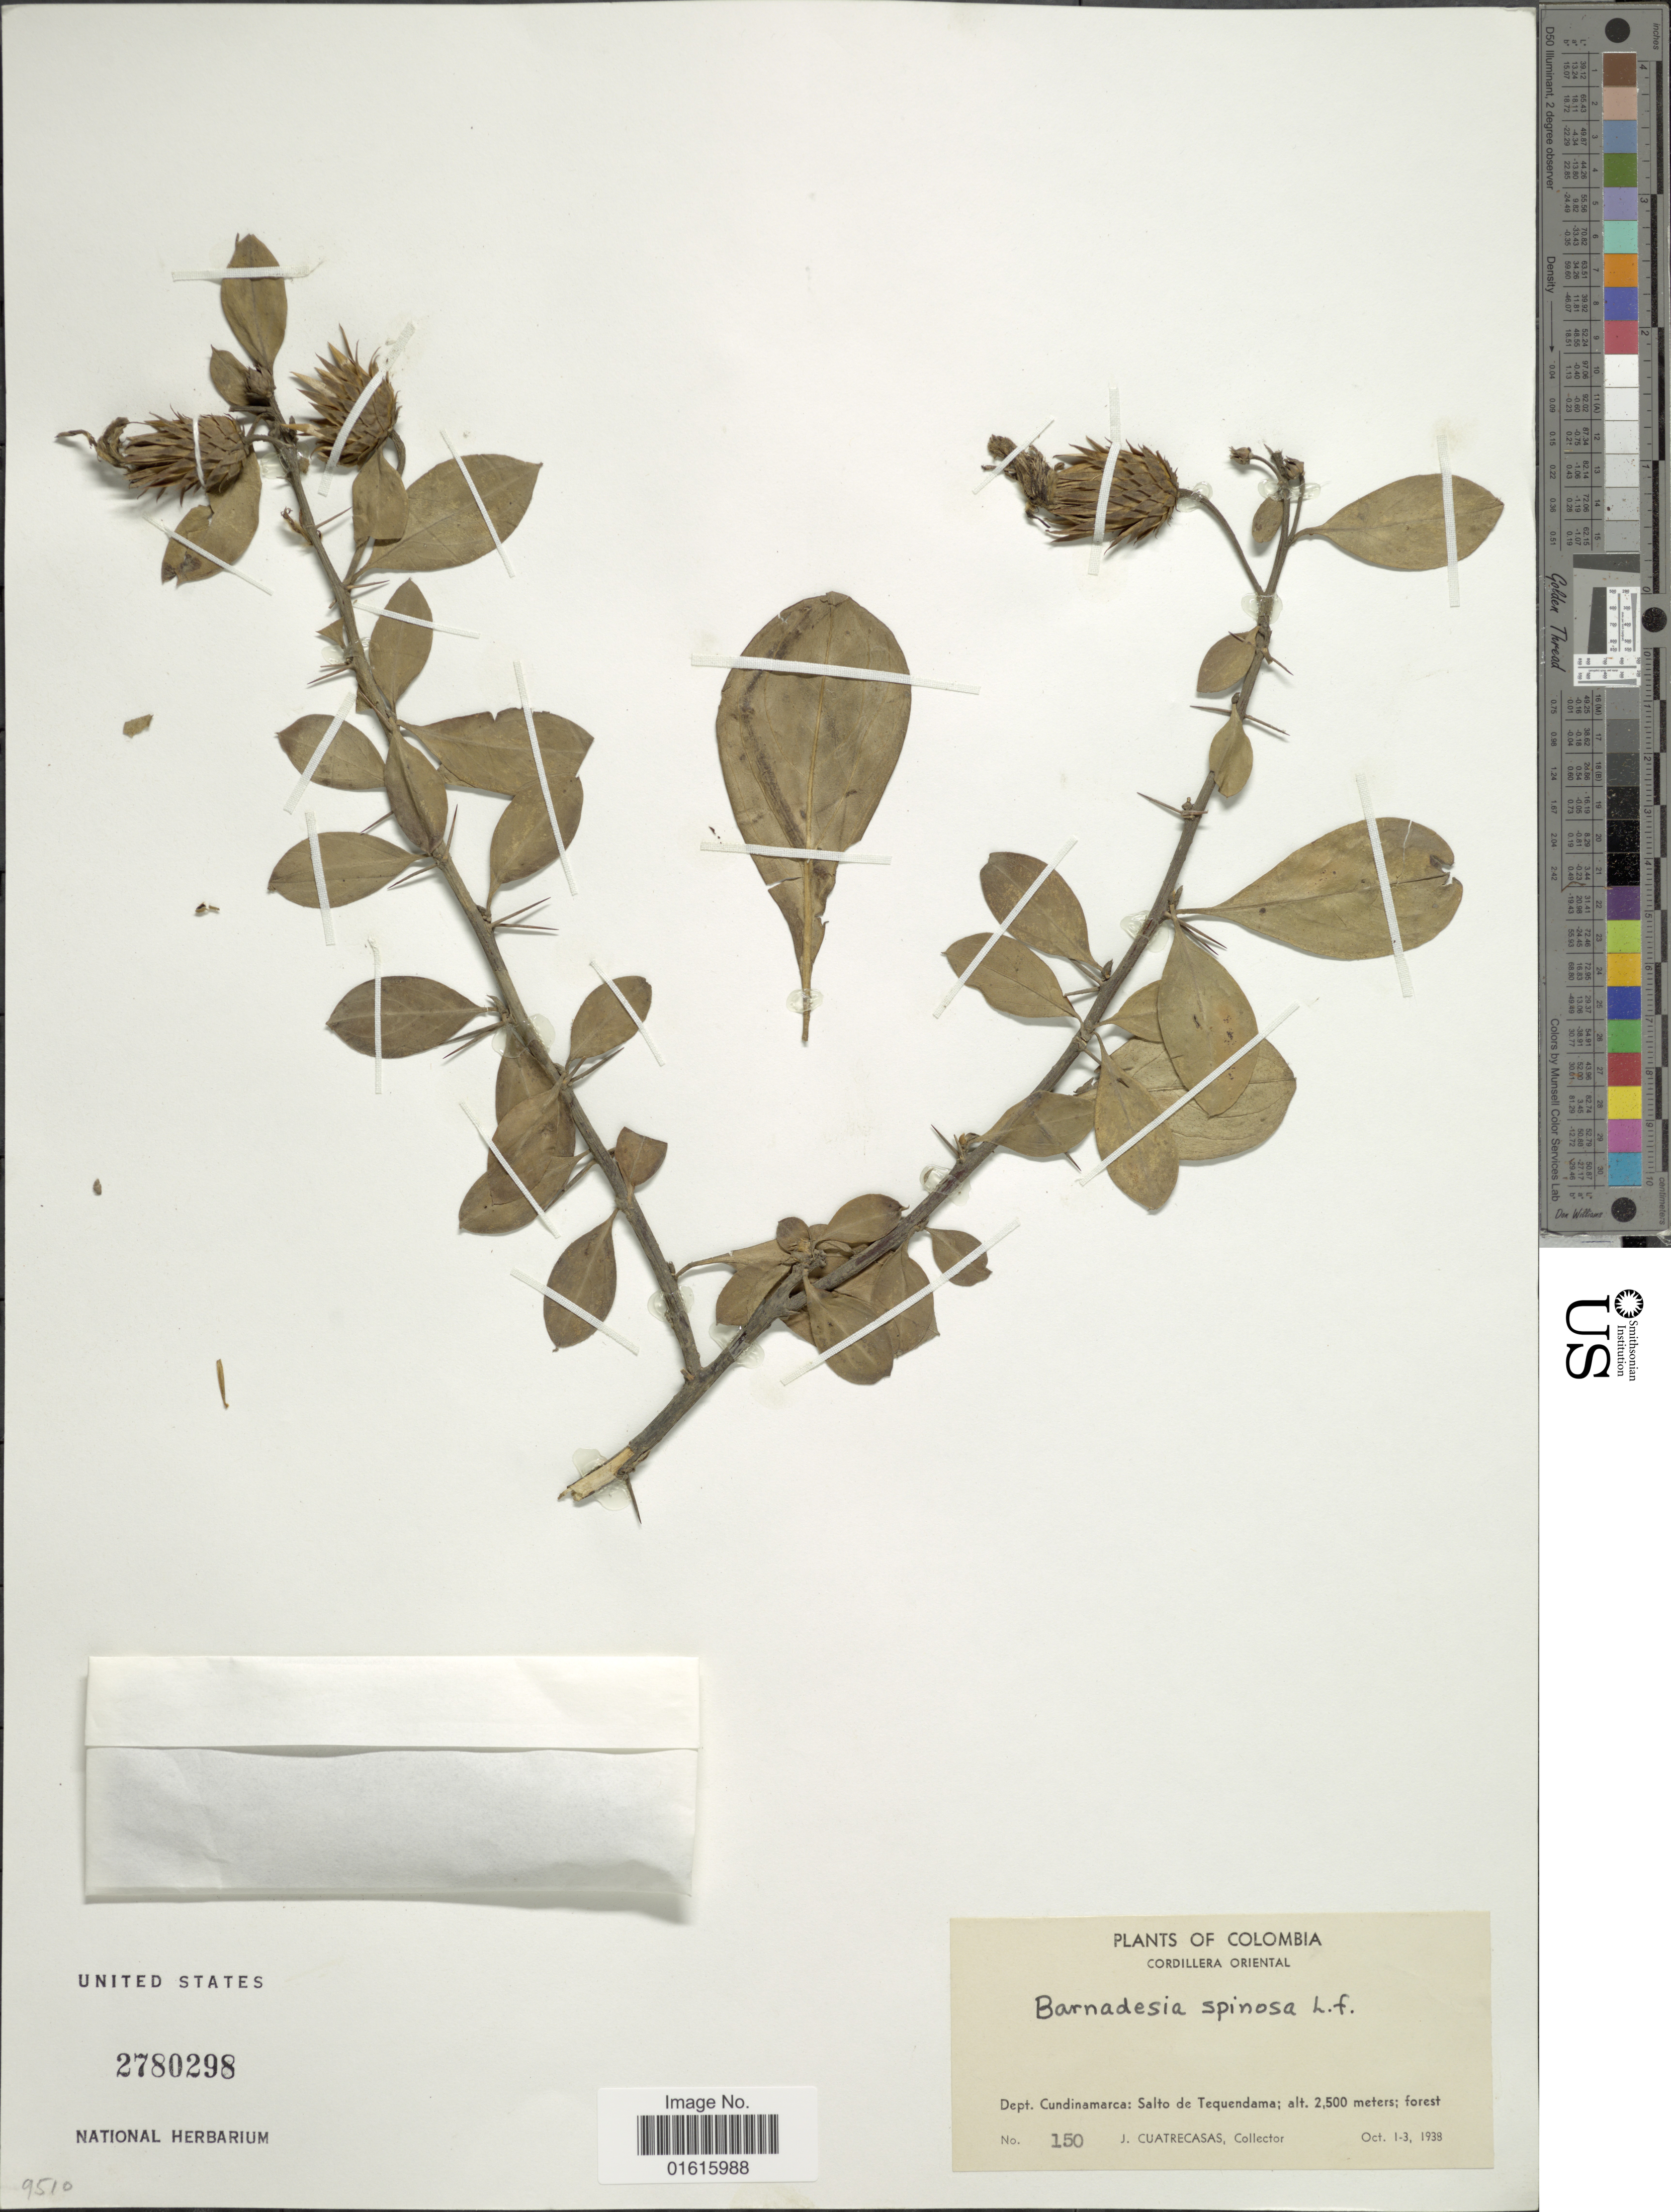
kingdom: Plantae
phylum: Tracheophyta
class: Magnoliopsida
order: Asterales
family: Asteraceae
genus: Barnadesia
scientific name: Barnadesia spinosa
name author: L. f.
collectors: J. Cuatrecasas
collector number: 150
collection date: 1938-10-01/1938-10-03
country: Colombia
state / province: Cundinamarca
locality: Cordillera Oriental, Salto de Tequendama; forest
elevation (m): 2500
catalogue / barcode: US 2780298